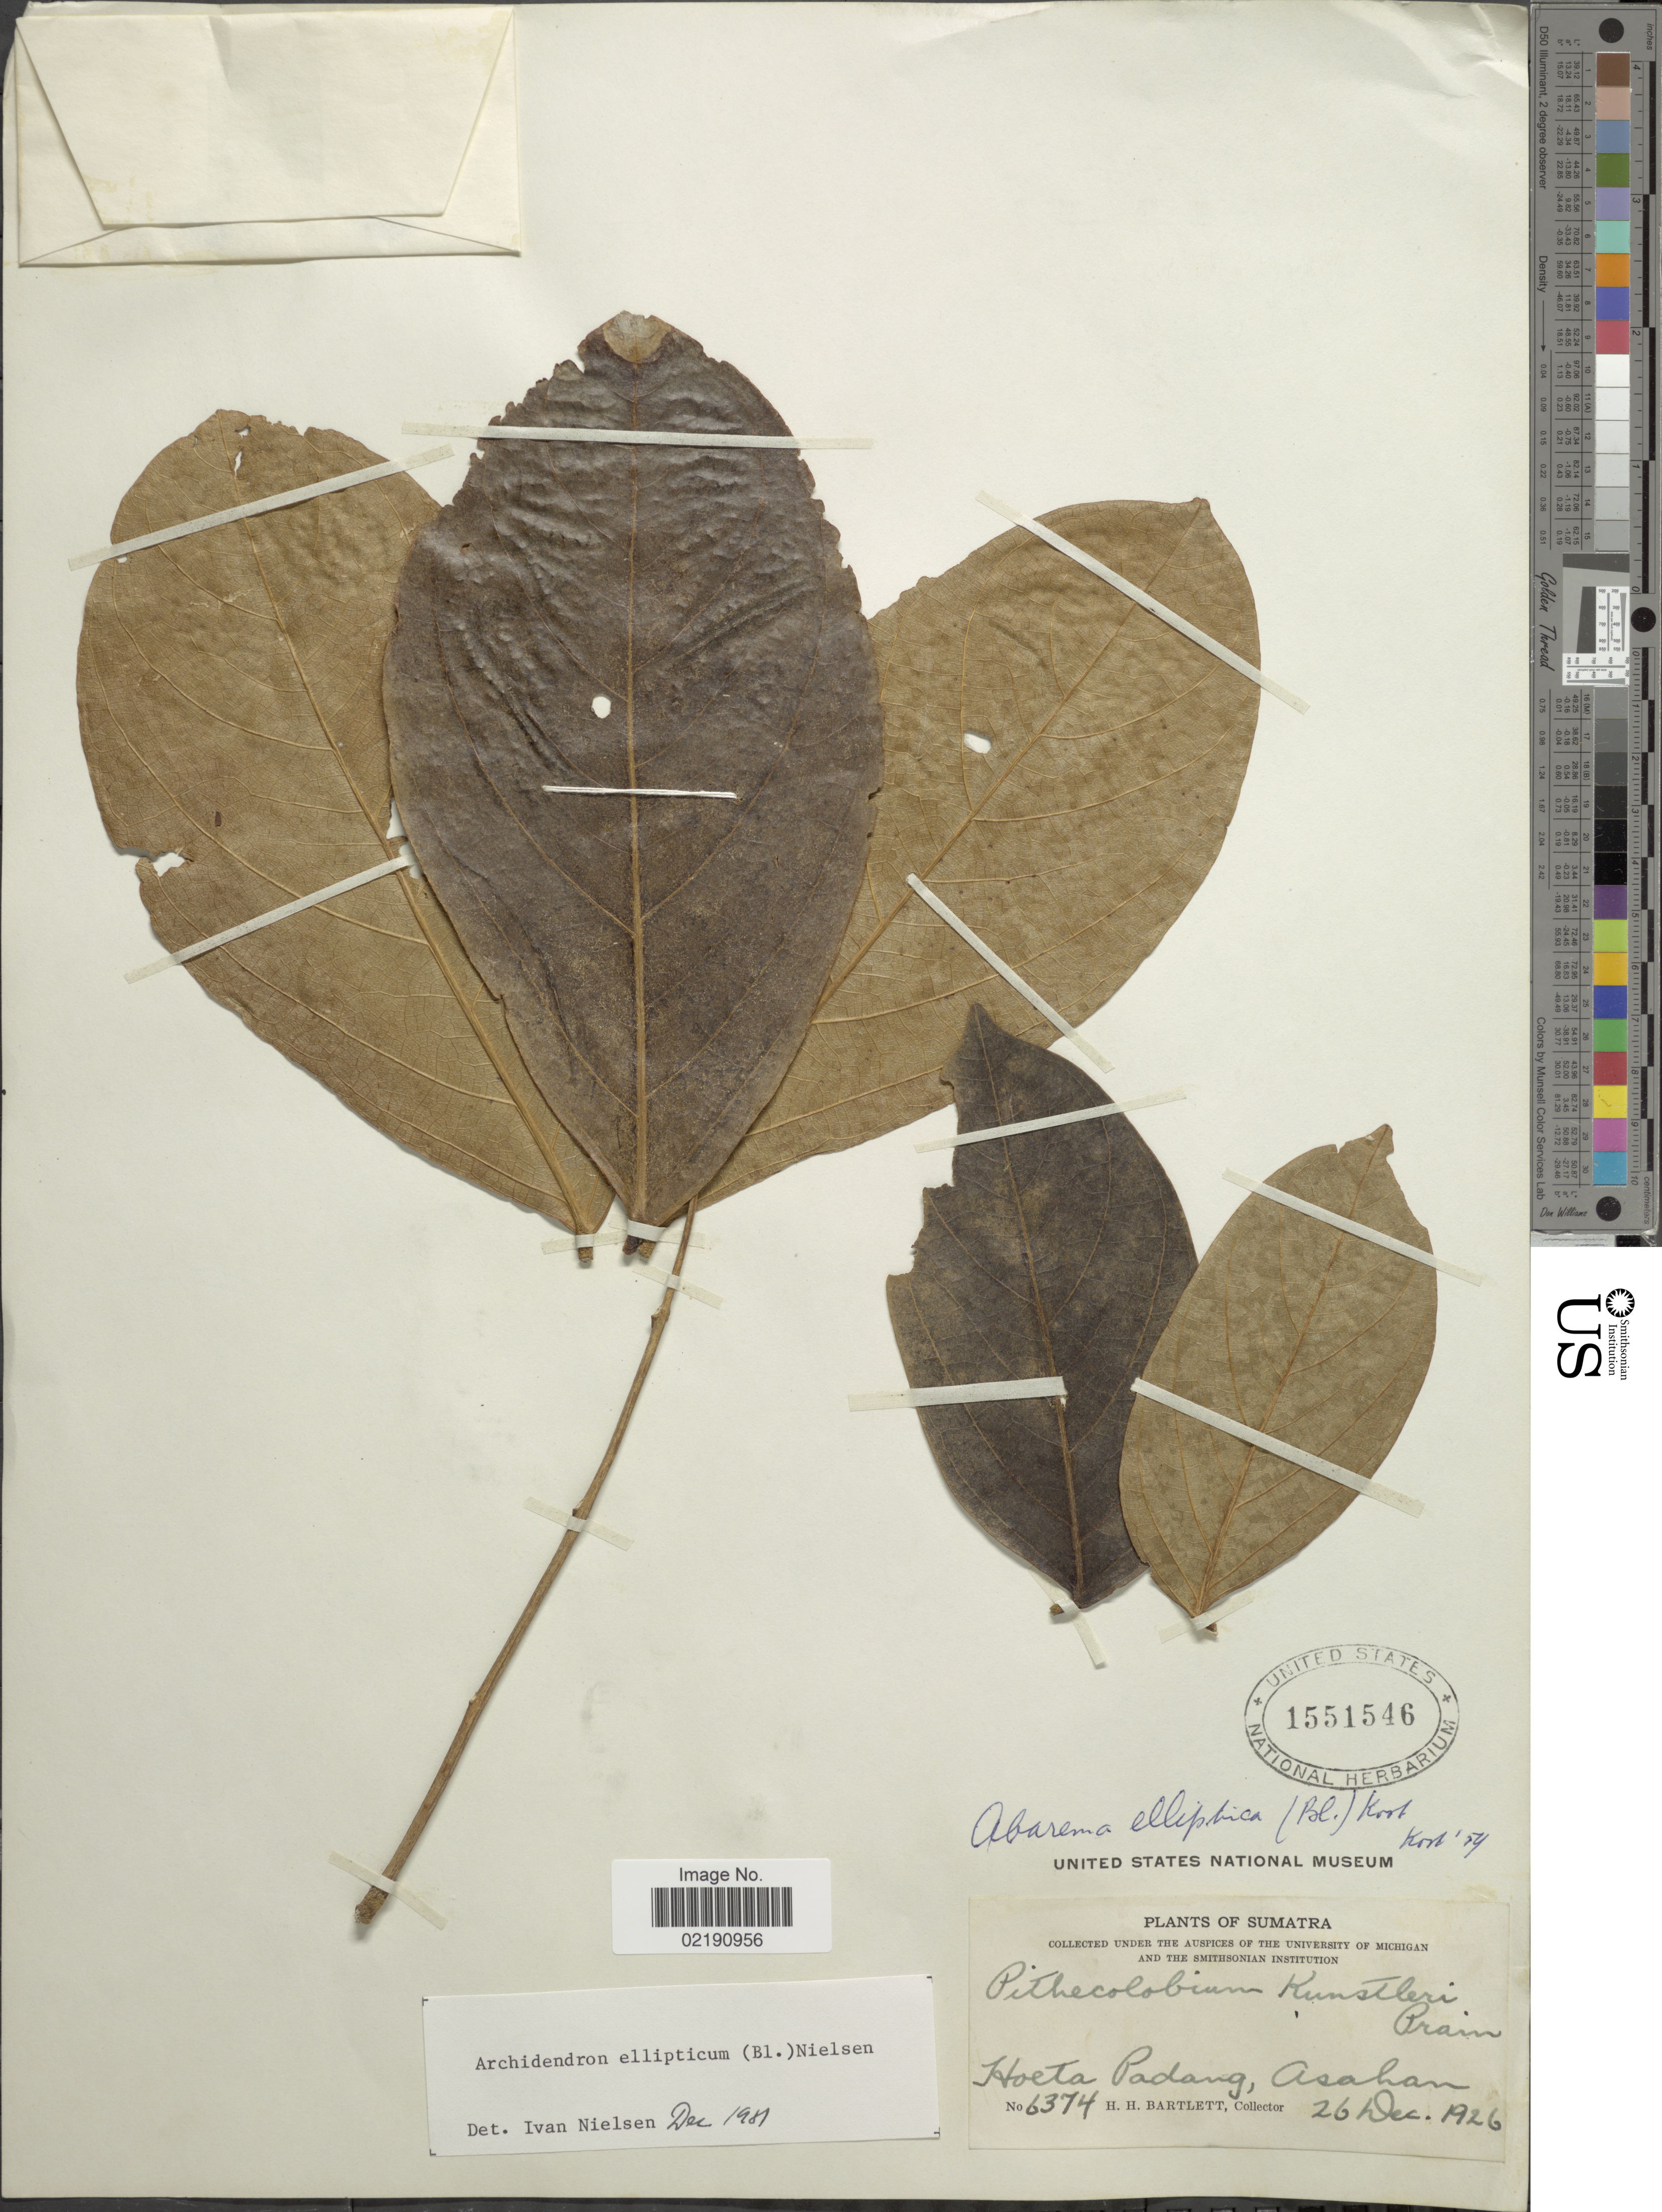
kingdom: Plantae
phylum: Tracheophyta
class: Magnoliopsida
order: Fabales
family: Fabaceae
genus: Archidendron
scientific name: Archidendron ellipticum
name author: (Blume) I.C. Nielsen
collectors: H. H. Bartlett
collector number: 6374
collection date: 1926-12-26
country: Indonesia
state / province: Sumatra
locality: Hoeta Padang, Asahan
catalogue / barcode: US 1551546